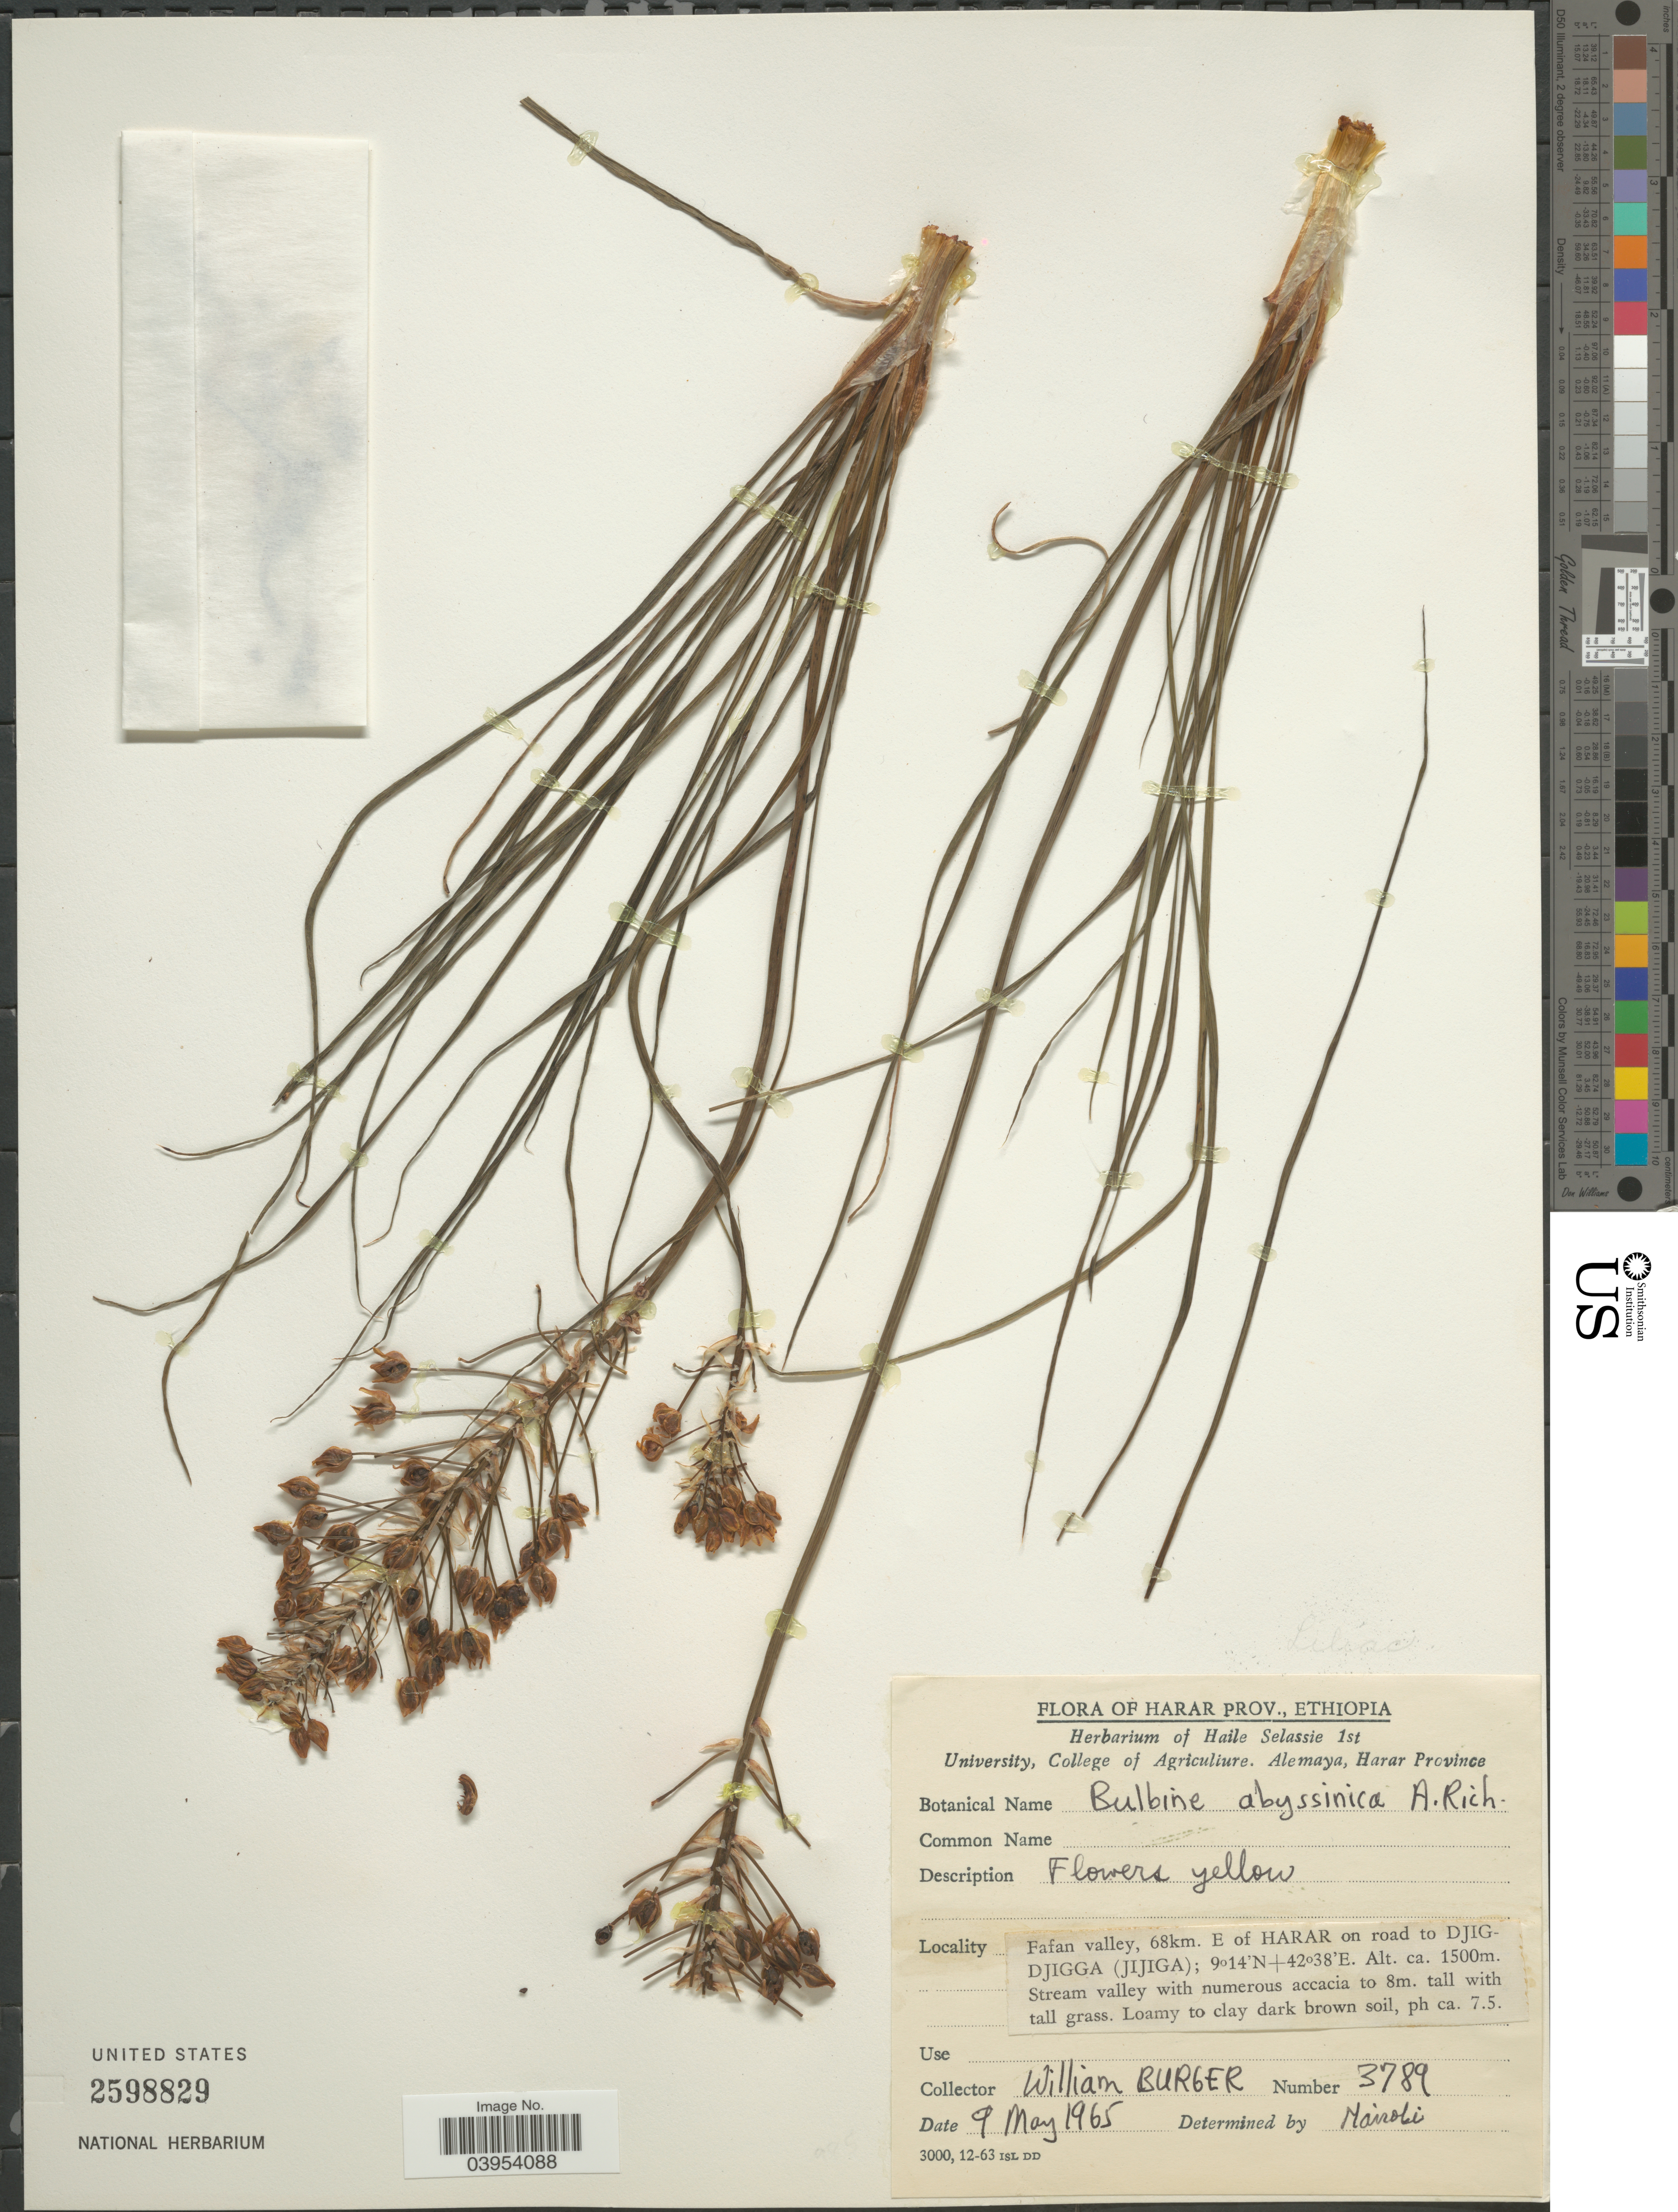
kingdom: Plantae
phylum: Tracheophyta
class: Liliopsida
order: Asparagales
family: Asphodelaceae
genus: Bulbine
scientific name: Bulbine abyssinica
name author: A. Rich.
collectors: W. Burger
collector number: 3789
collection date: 1965-05-09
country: Ethiopia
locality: Harar Prov. Fafan valley, 68km. E of Harar on road to Djig-Djigga (Jijiga).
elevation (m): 1500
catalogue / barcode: US 2598829